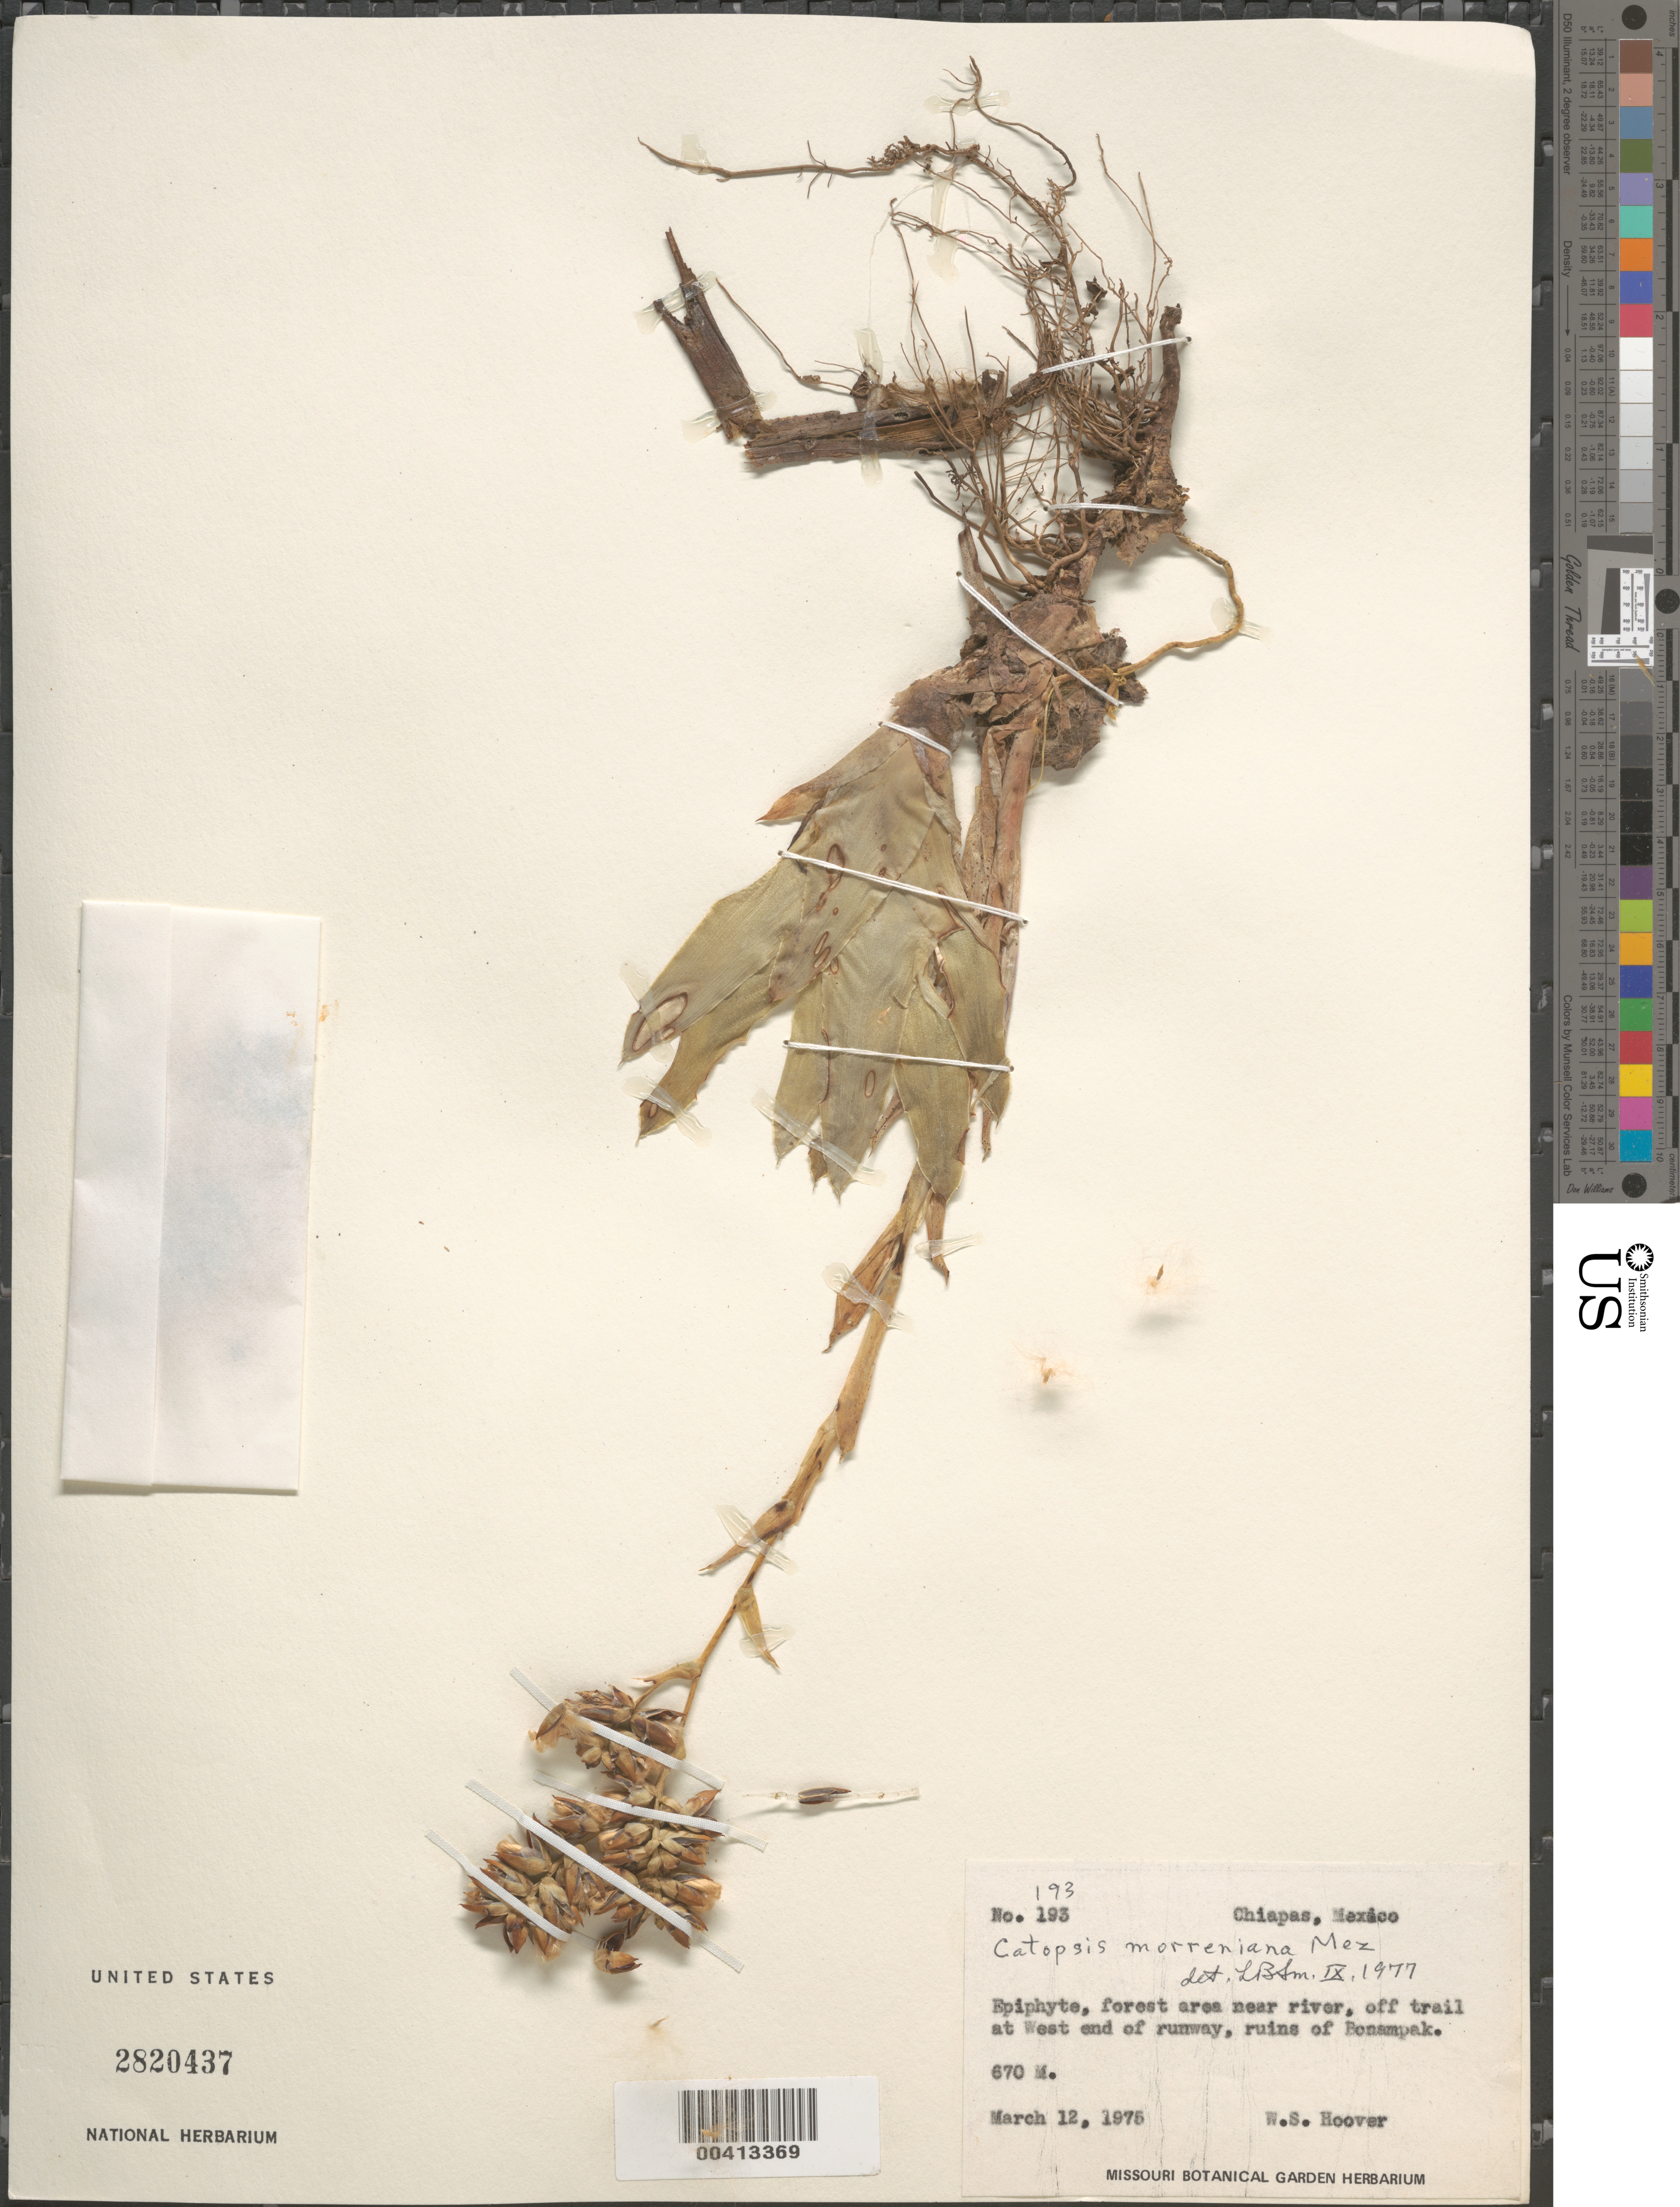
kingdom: Plantae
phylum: Tracheophyta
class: Liliopsida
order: Poales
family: Bromeliaceae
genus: Catopsis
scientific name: Catopsis morreniana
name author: Mez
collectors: W. S. Hoover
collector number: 193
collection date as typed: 12 Mar 1976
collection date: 1976-03-12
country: Mexico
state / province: Chiapas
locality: Bonompak, at west end of runway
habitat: Forest area near river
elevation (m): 670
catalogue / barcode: US 2820437